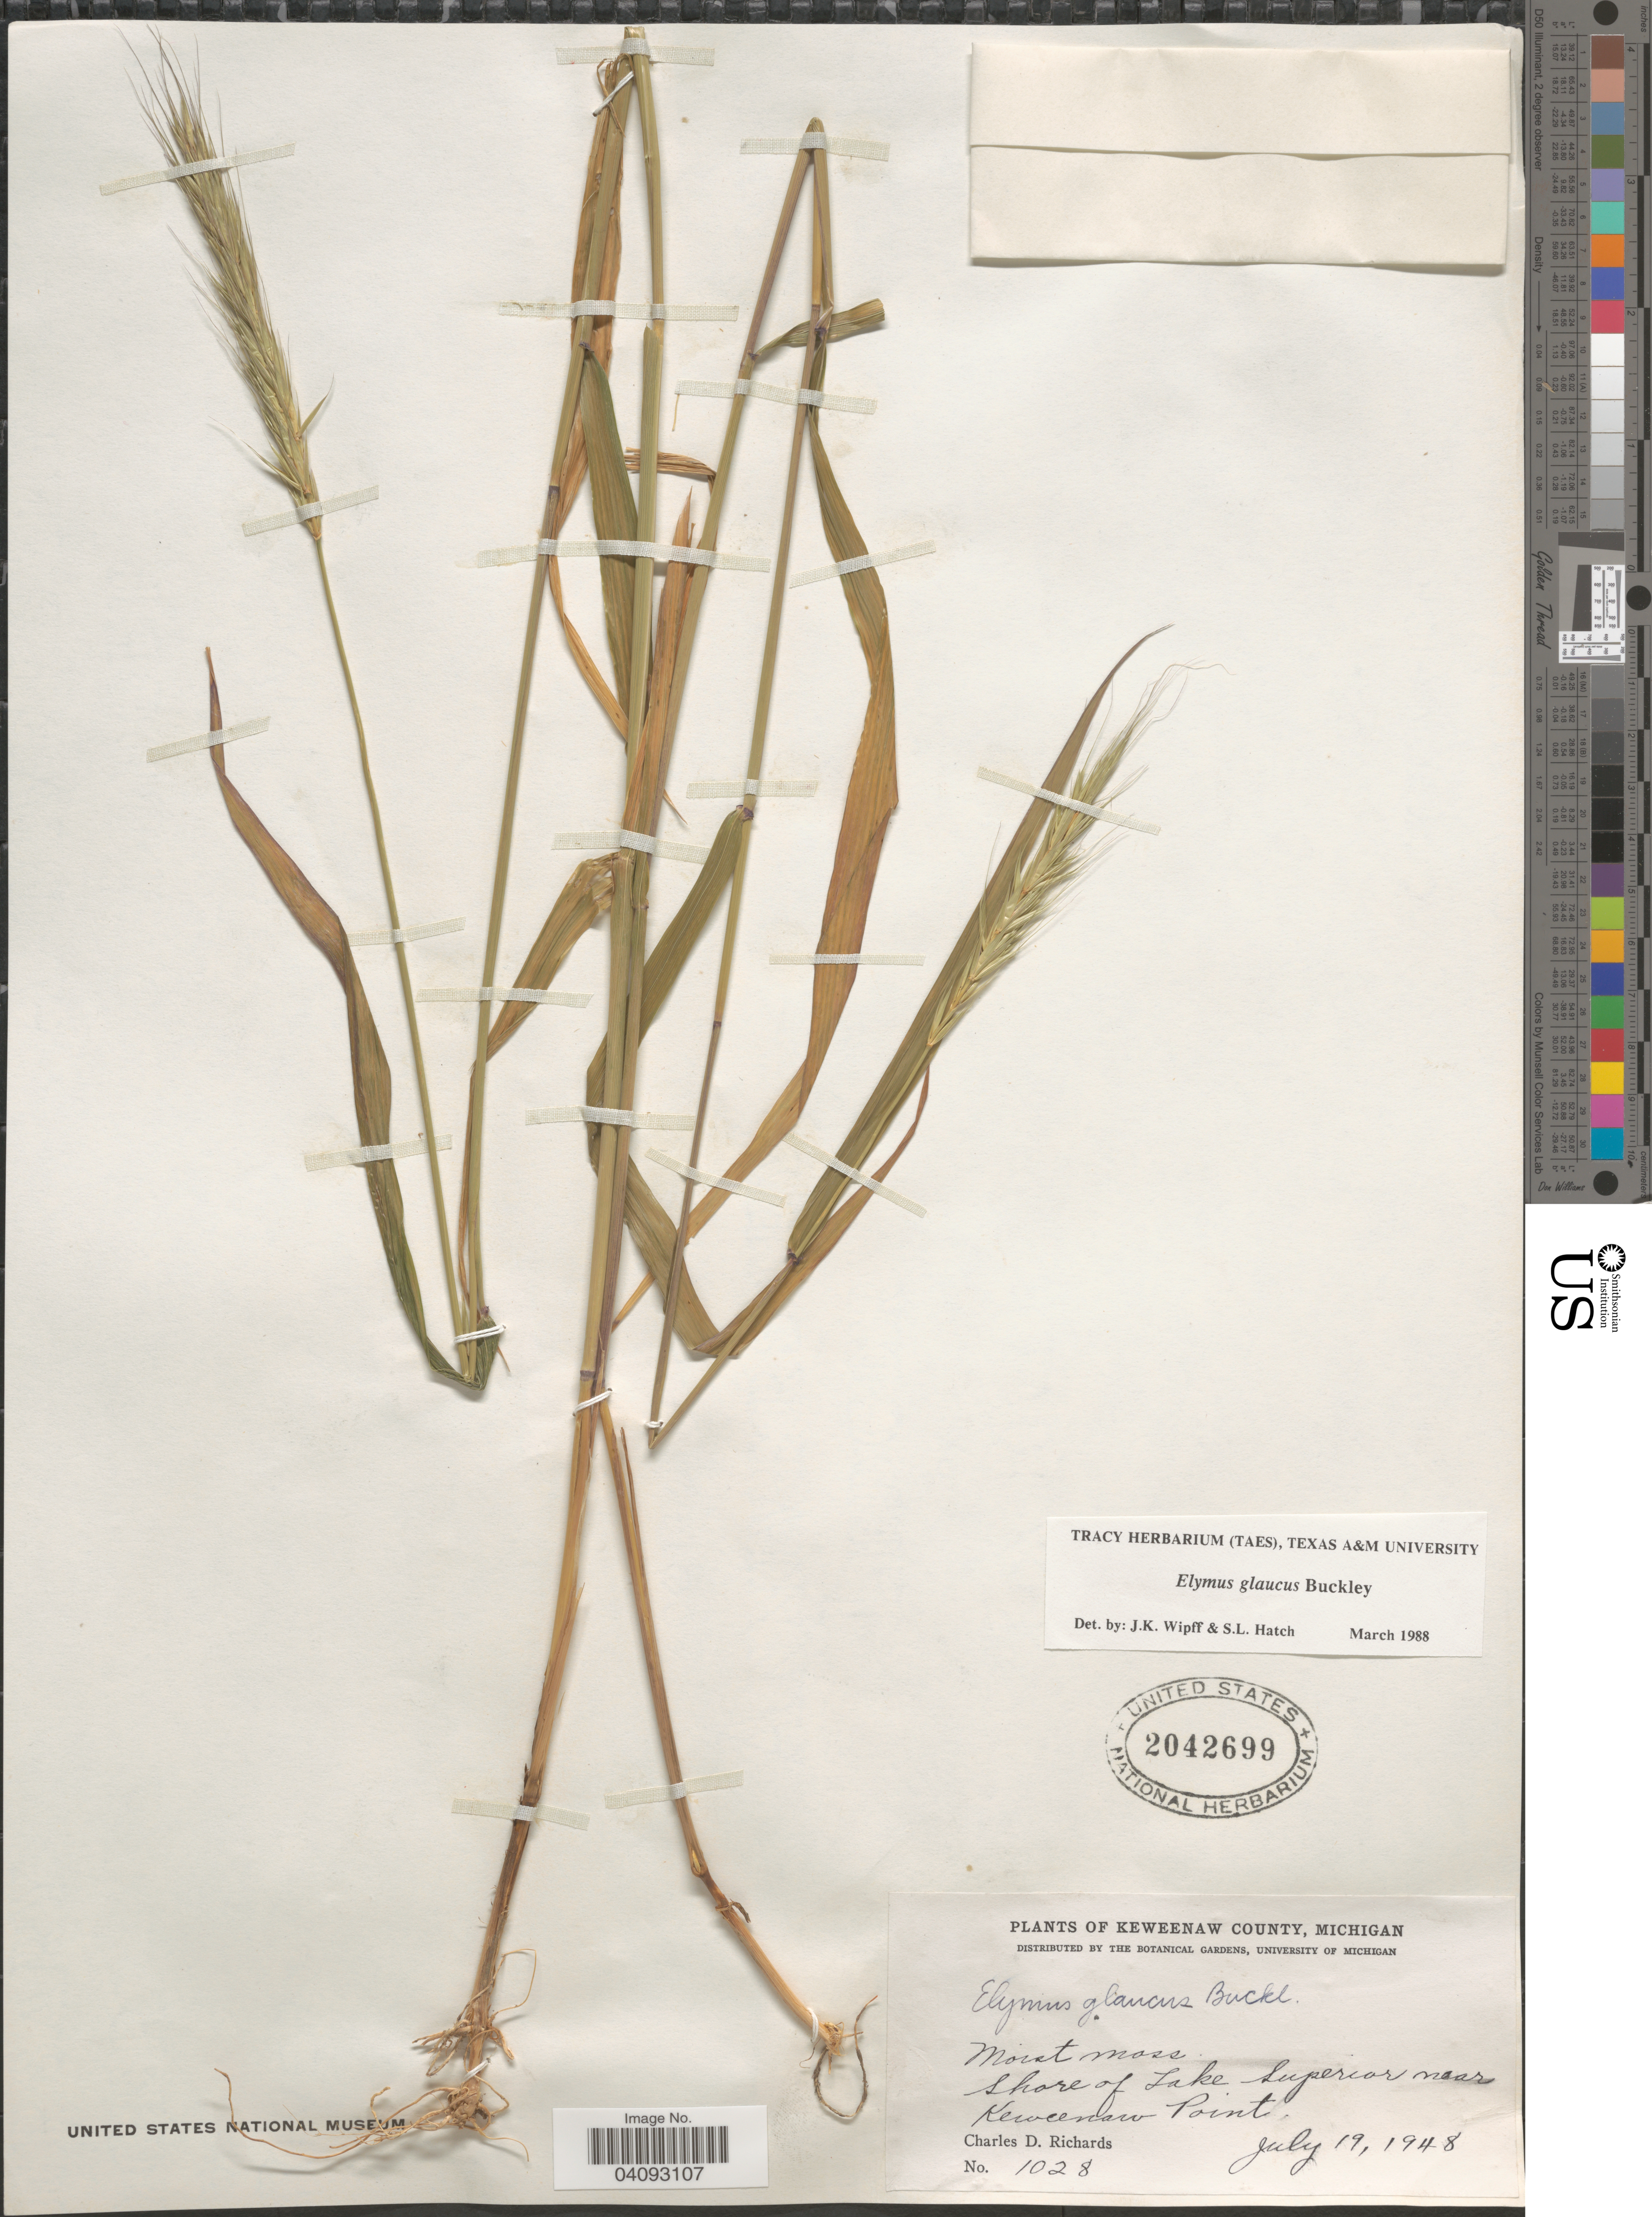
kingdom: Plantae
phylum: Tracheophyta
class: Liliopsida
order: Poales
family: Poaceae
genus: Elymus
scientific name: Elymus glaucus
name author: Buckley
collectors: C. Richards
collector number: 1028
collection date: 1948-07-19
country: United States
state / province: Michigan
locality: Keweenaw County. Moist moss. Shore of Lake Superior near Keweenaw Point.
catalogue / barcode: US 2042699